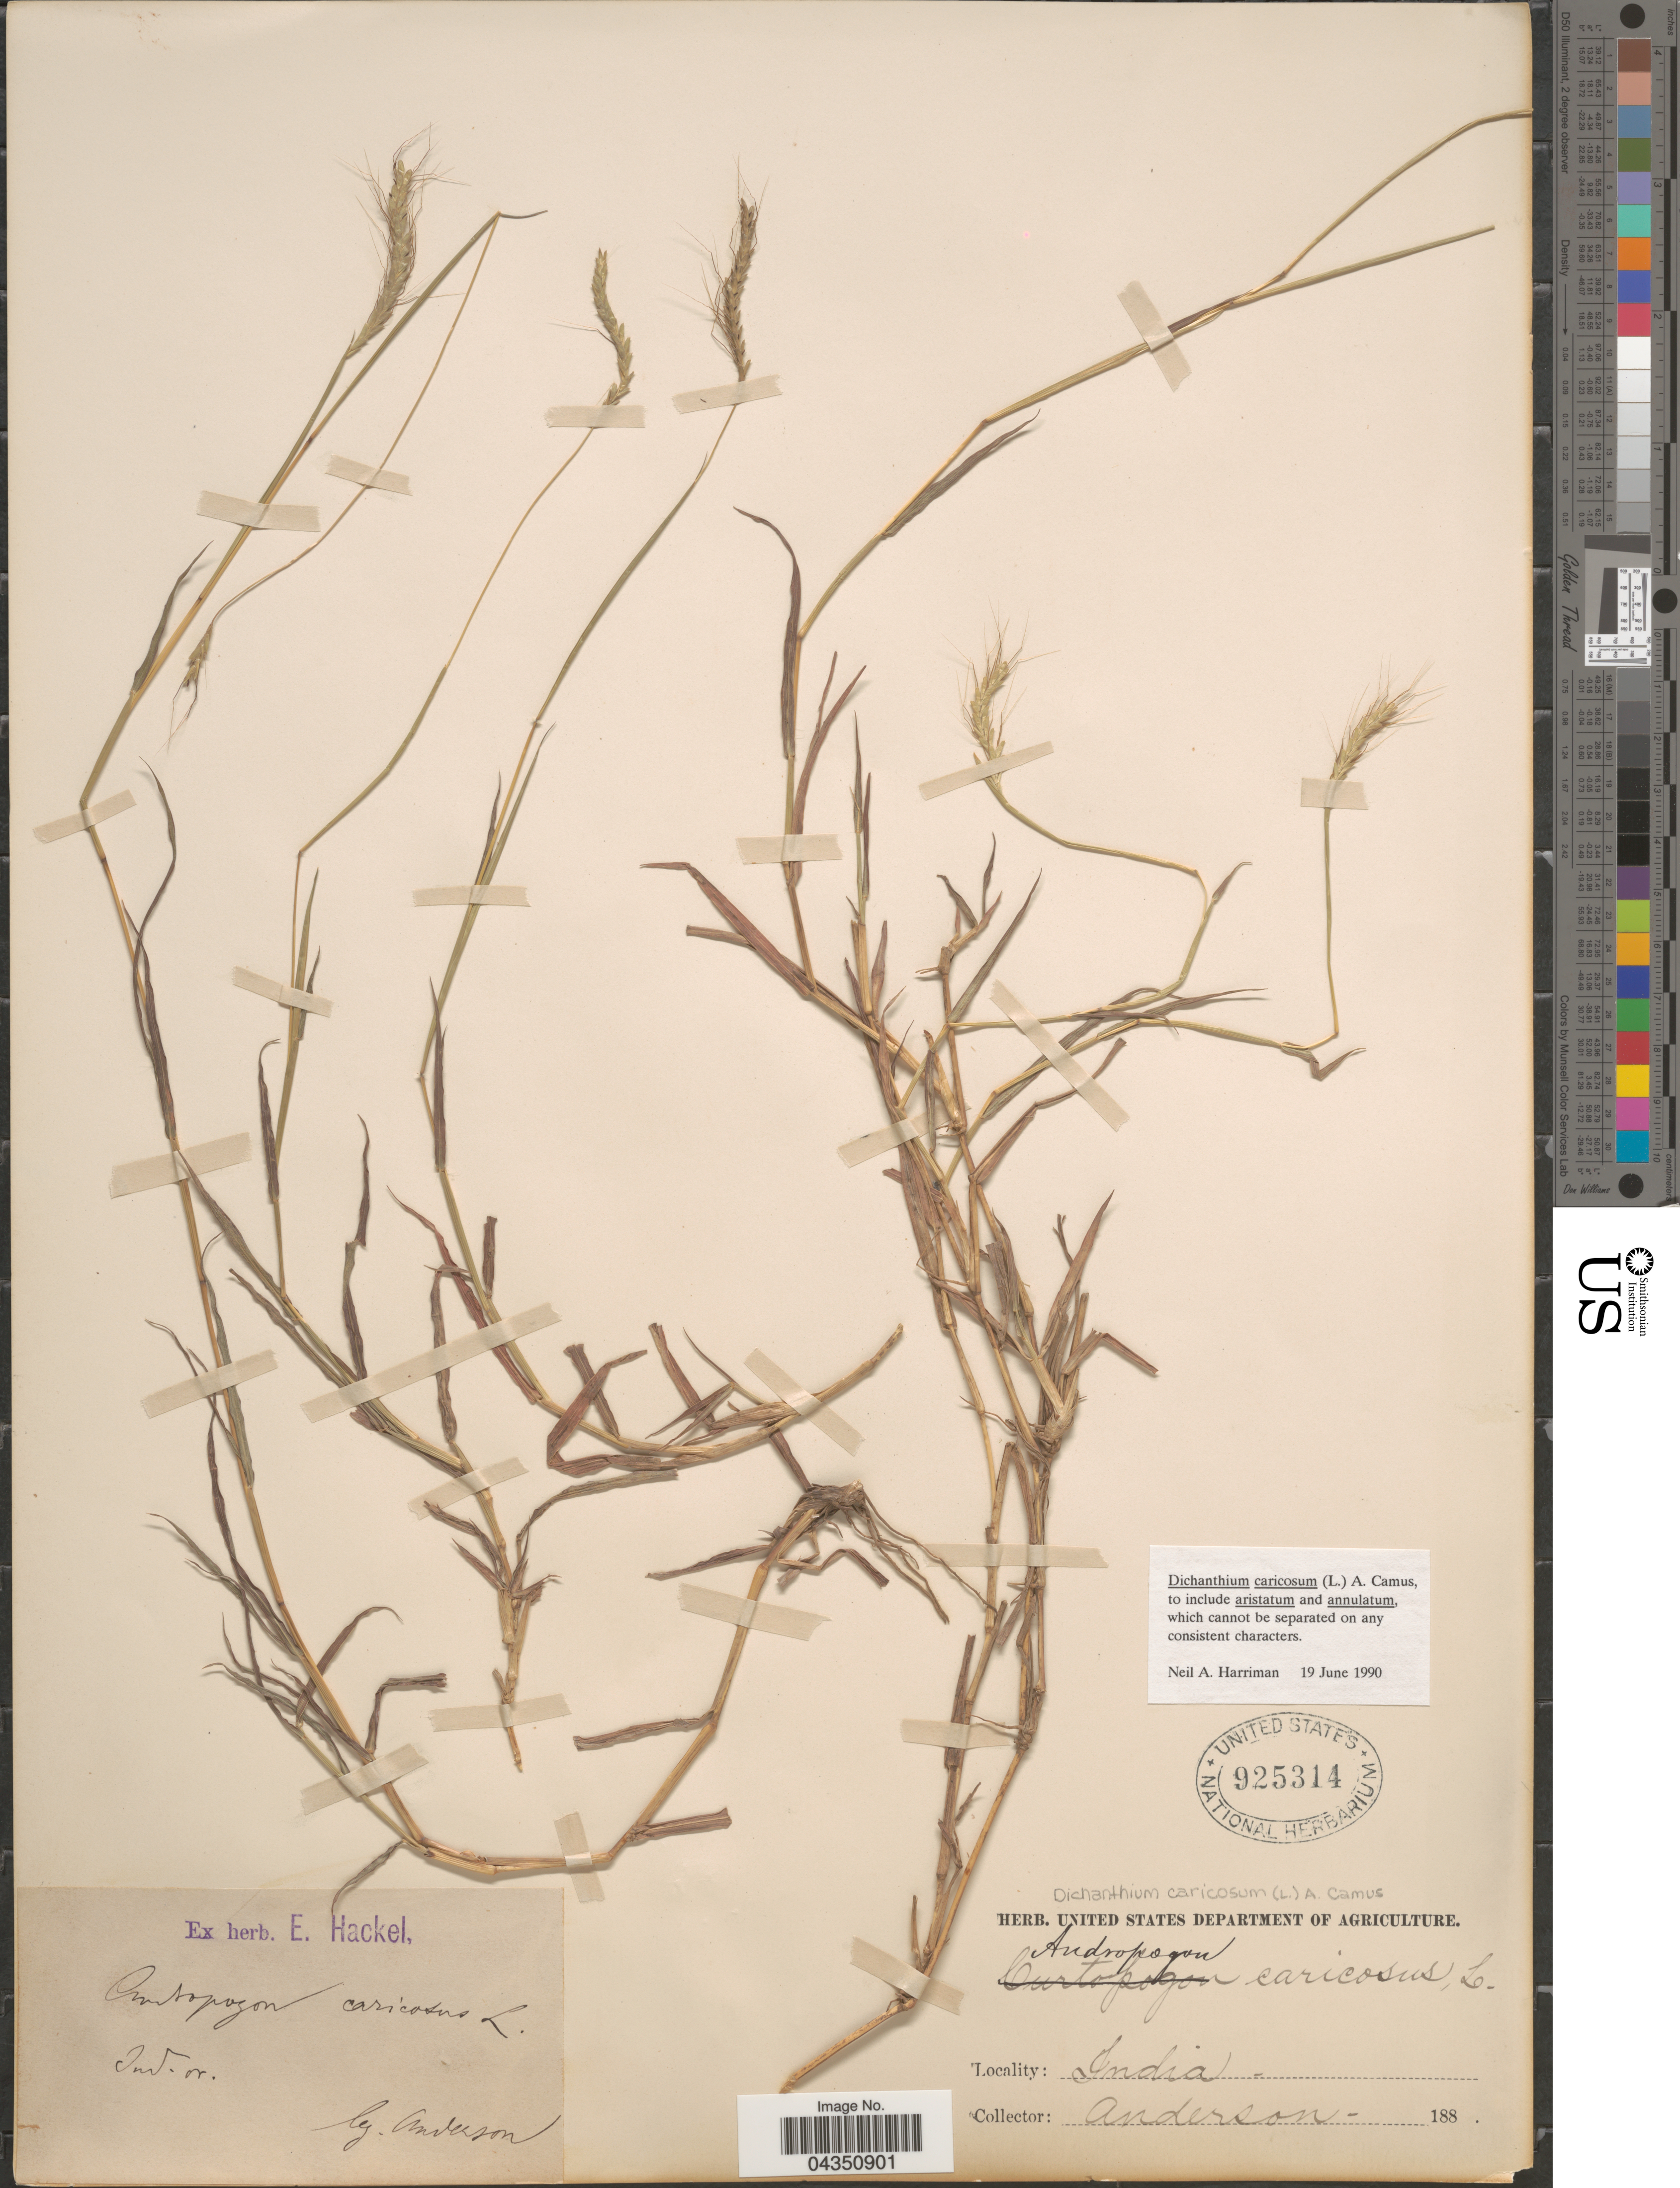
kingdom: Plantae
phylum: Tracheophyta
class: Liliopsida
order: Poales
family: Poaceae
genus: Dichanthium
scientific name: Dichanthium caricosum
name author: (L.) A. Camus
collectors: -. Anderson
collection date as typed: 188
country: India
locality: Ind. or.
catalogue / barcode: US 925314